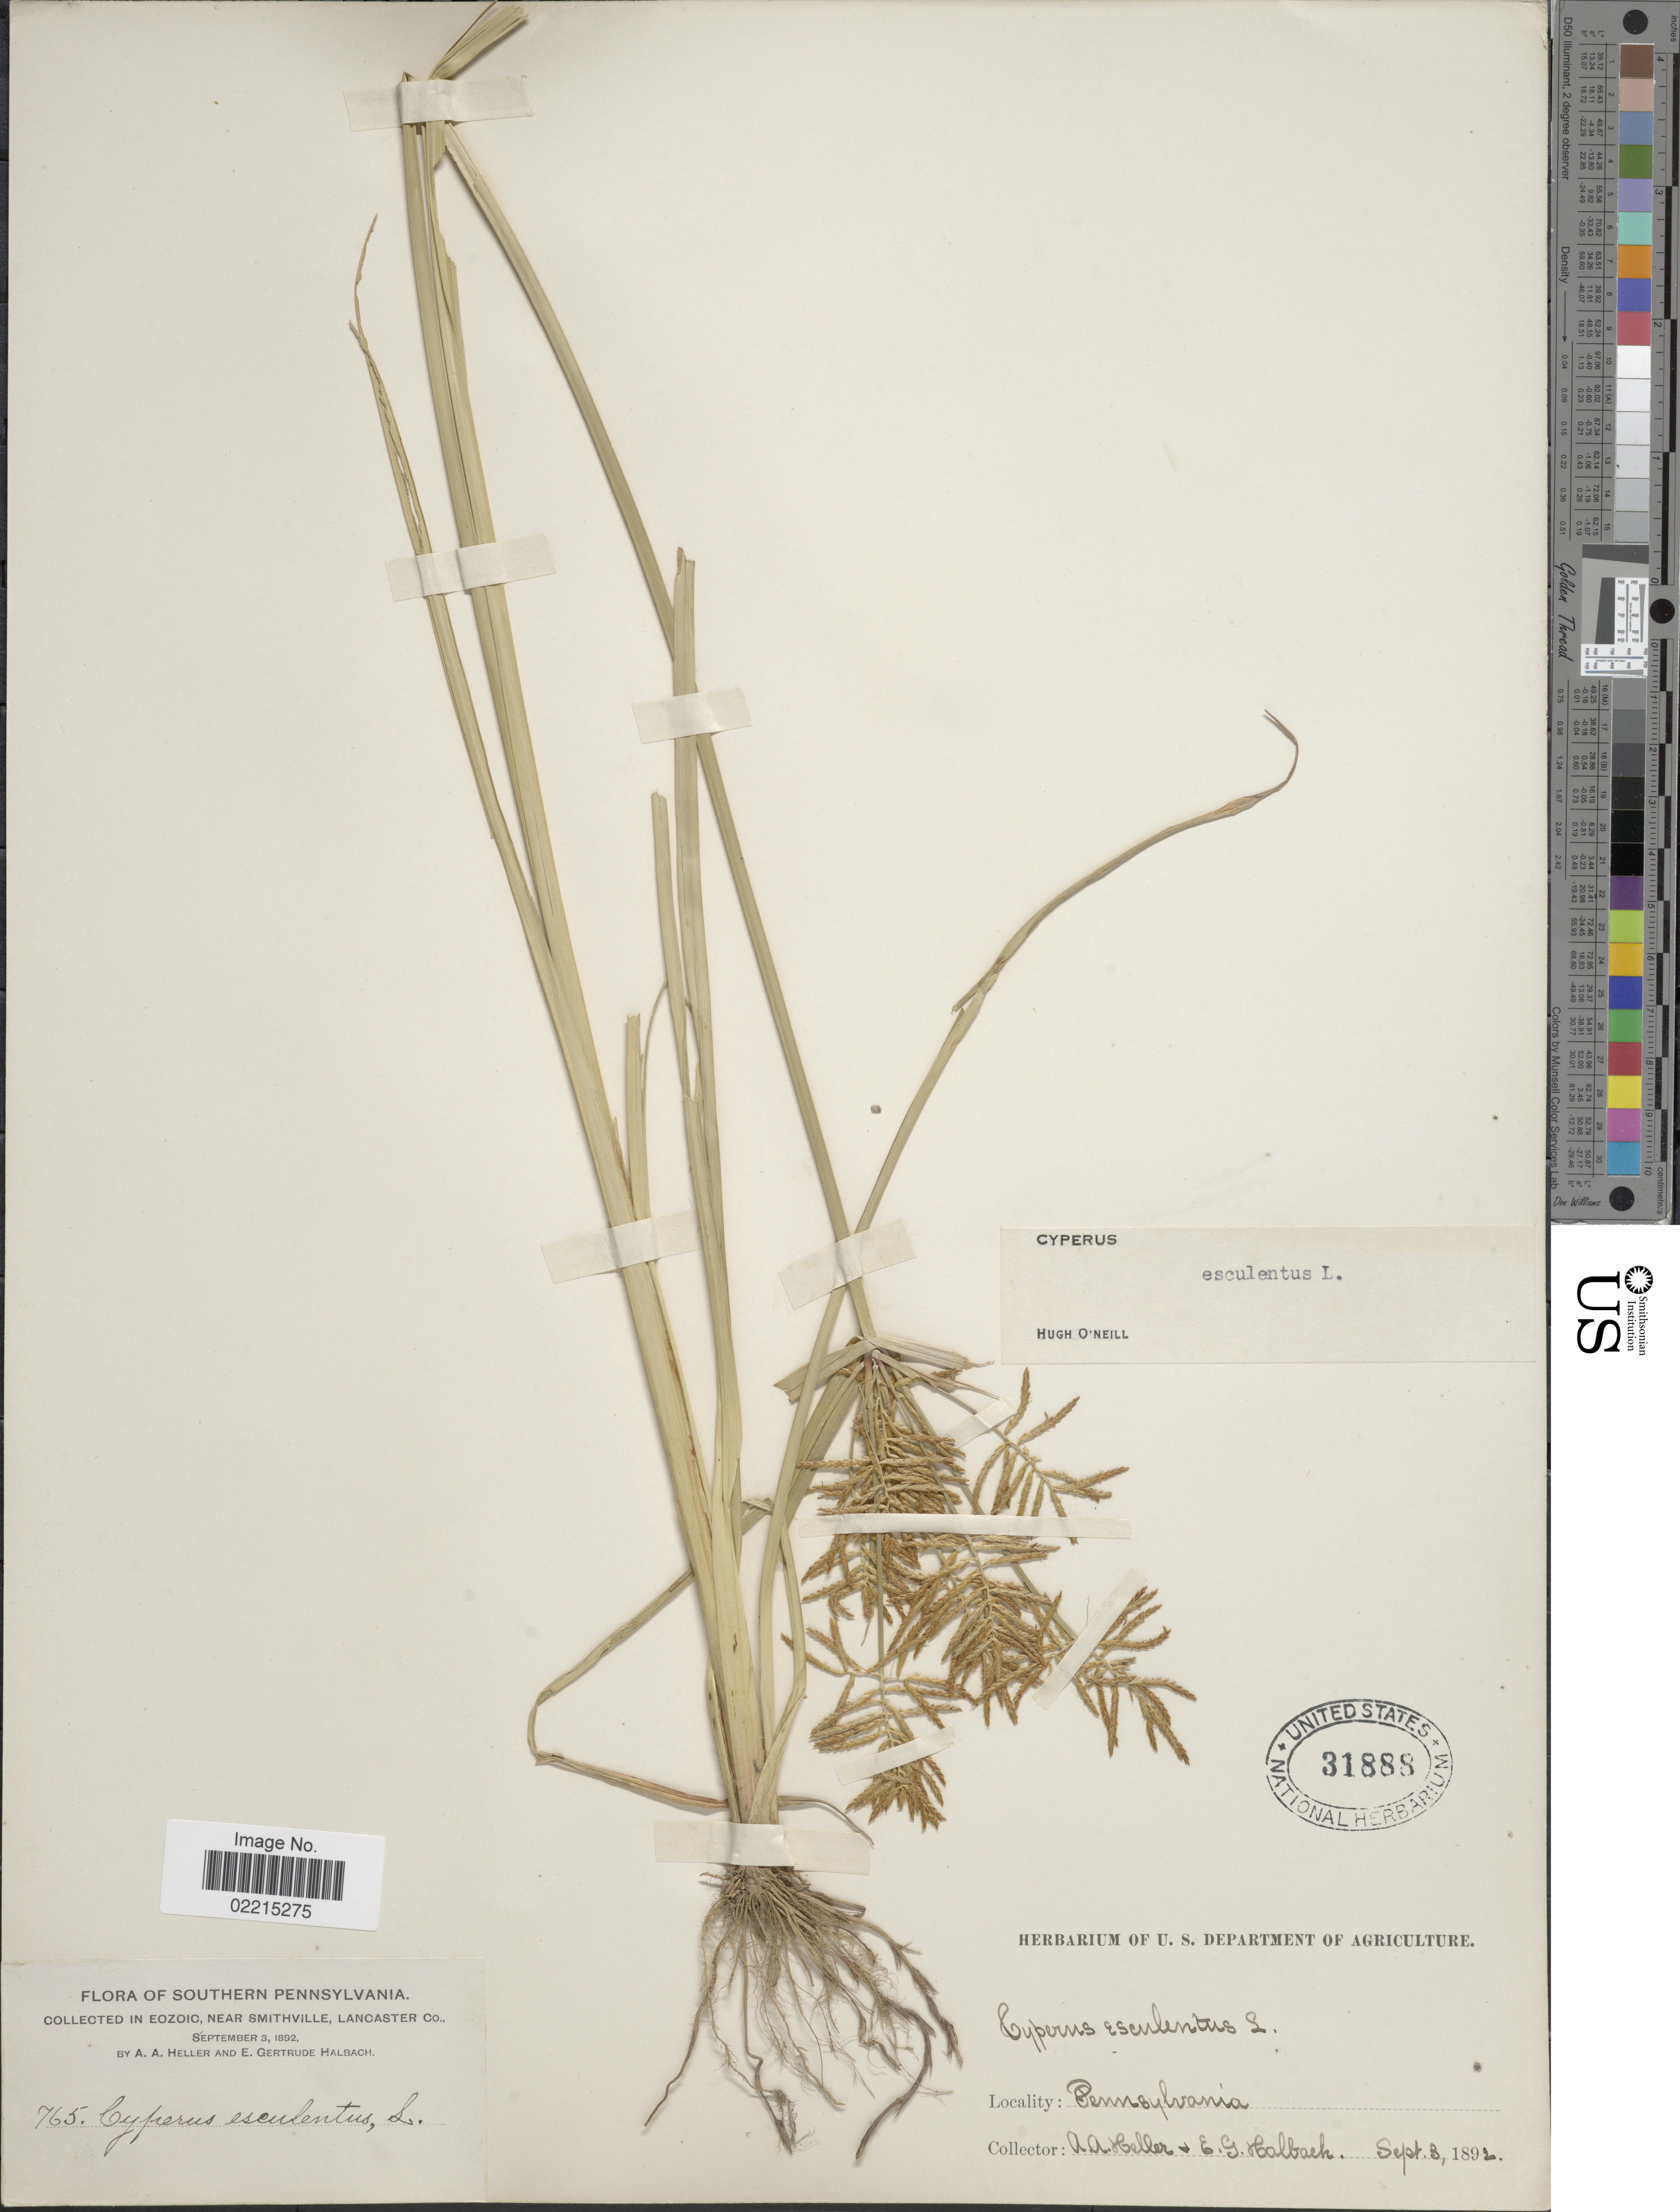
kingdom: Plantae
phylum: Tracheophyta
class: Liliopsida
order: Poales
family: Cyperaceae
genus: Cyperus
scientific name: Cyperus esculentus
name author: L.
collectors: A. A. Heller & E. G. Halbach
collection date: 1892-09-03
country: United States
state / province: Pennsylvania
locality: In Eozoic, near Smithville, Lancaster Co.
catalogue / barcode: US 31888